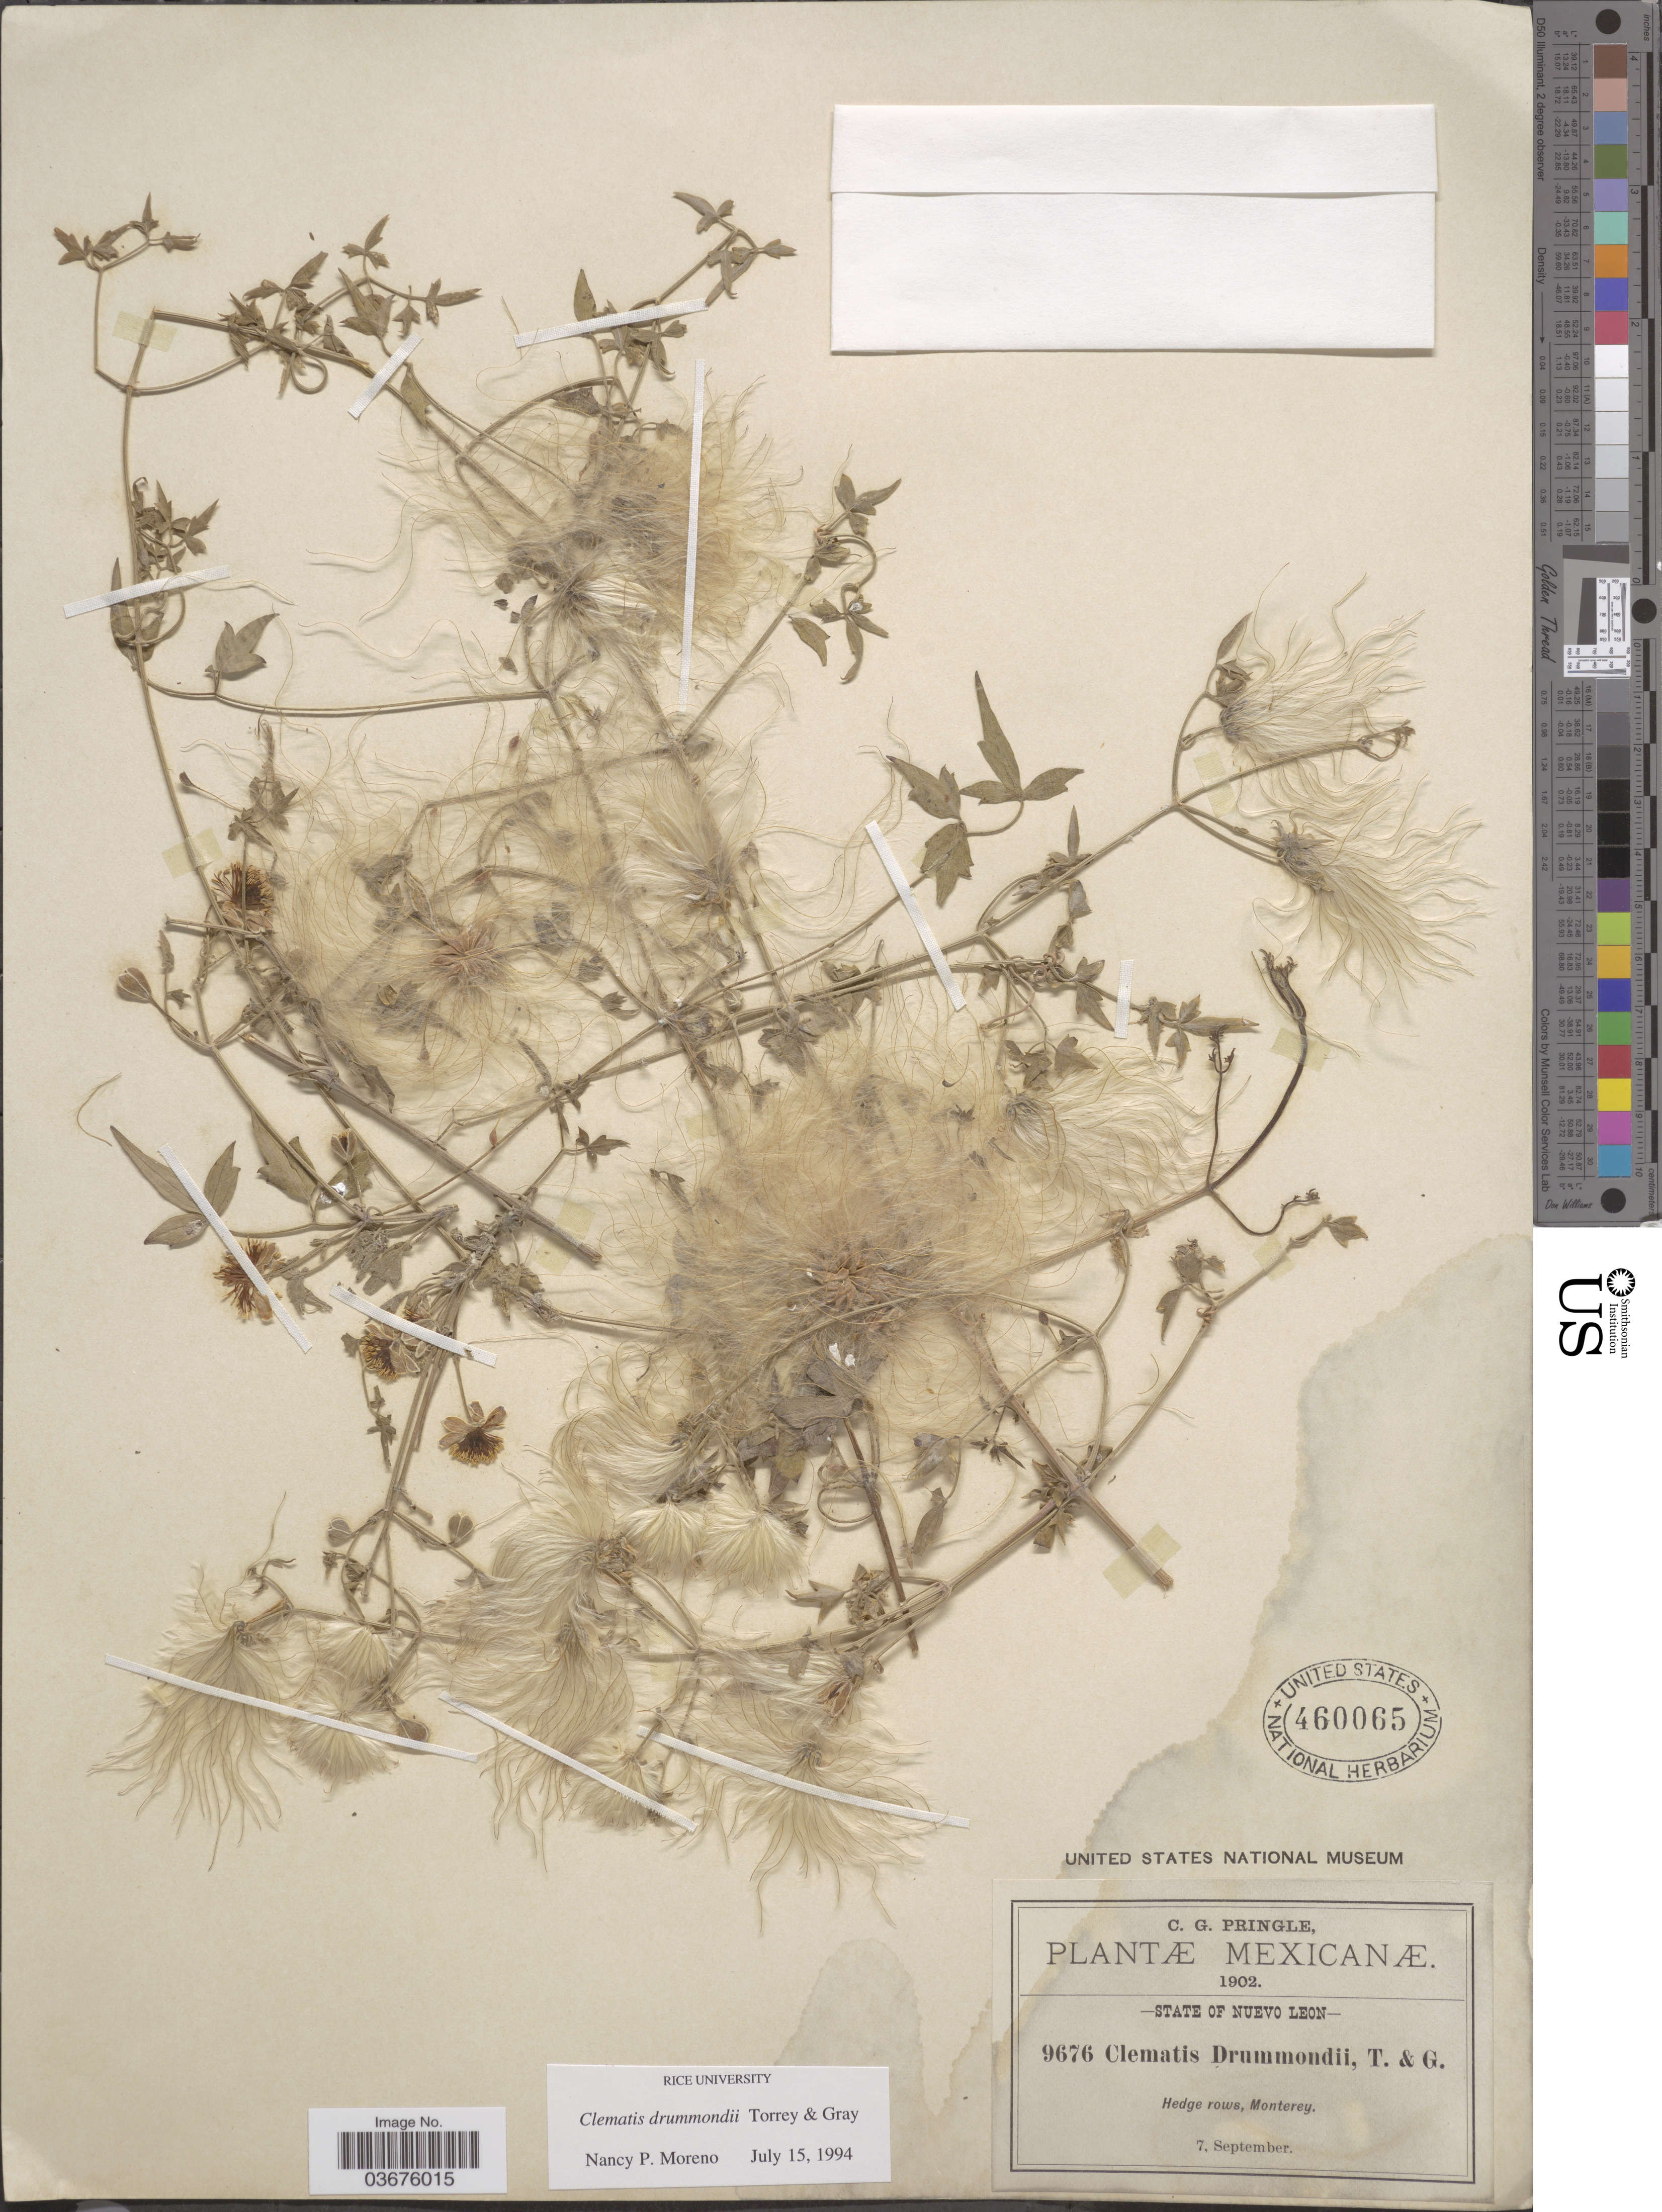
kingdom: Plantae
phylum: Tracheophyta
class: Magnoliopsida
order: Ranunculales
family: Ranunculaceae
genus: Clematis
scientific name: Clematis drummondii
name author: Torr. & A. Gray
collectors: C. G. Pringle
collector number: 9676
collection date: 1902-09-07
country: Mexico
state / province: Nuevo León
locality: Monterey.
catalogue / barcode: US 460065